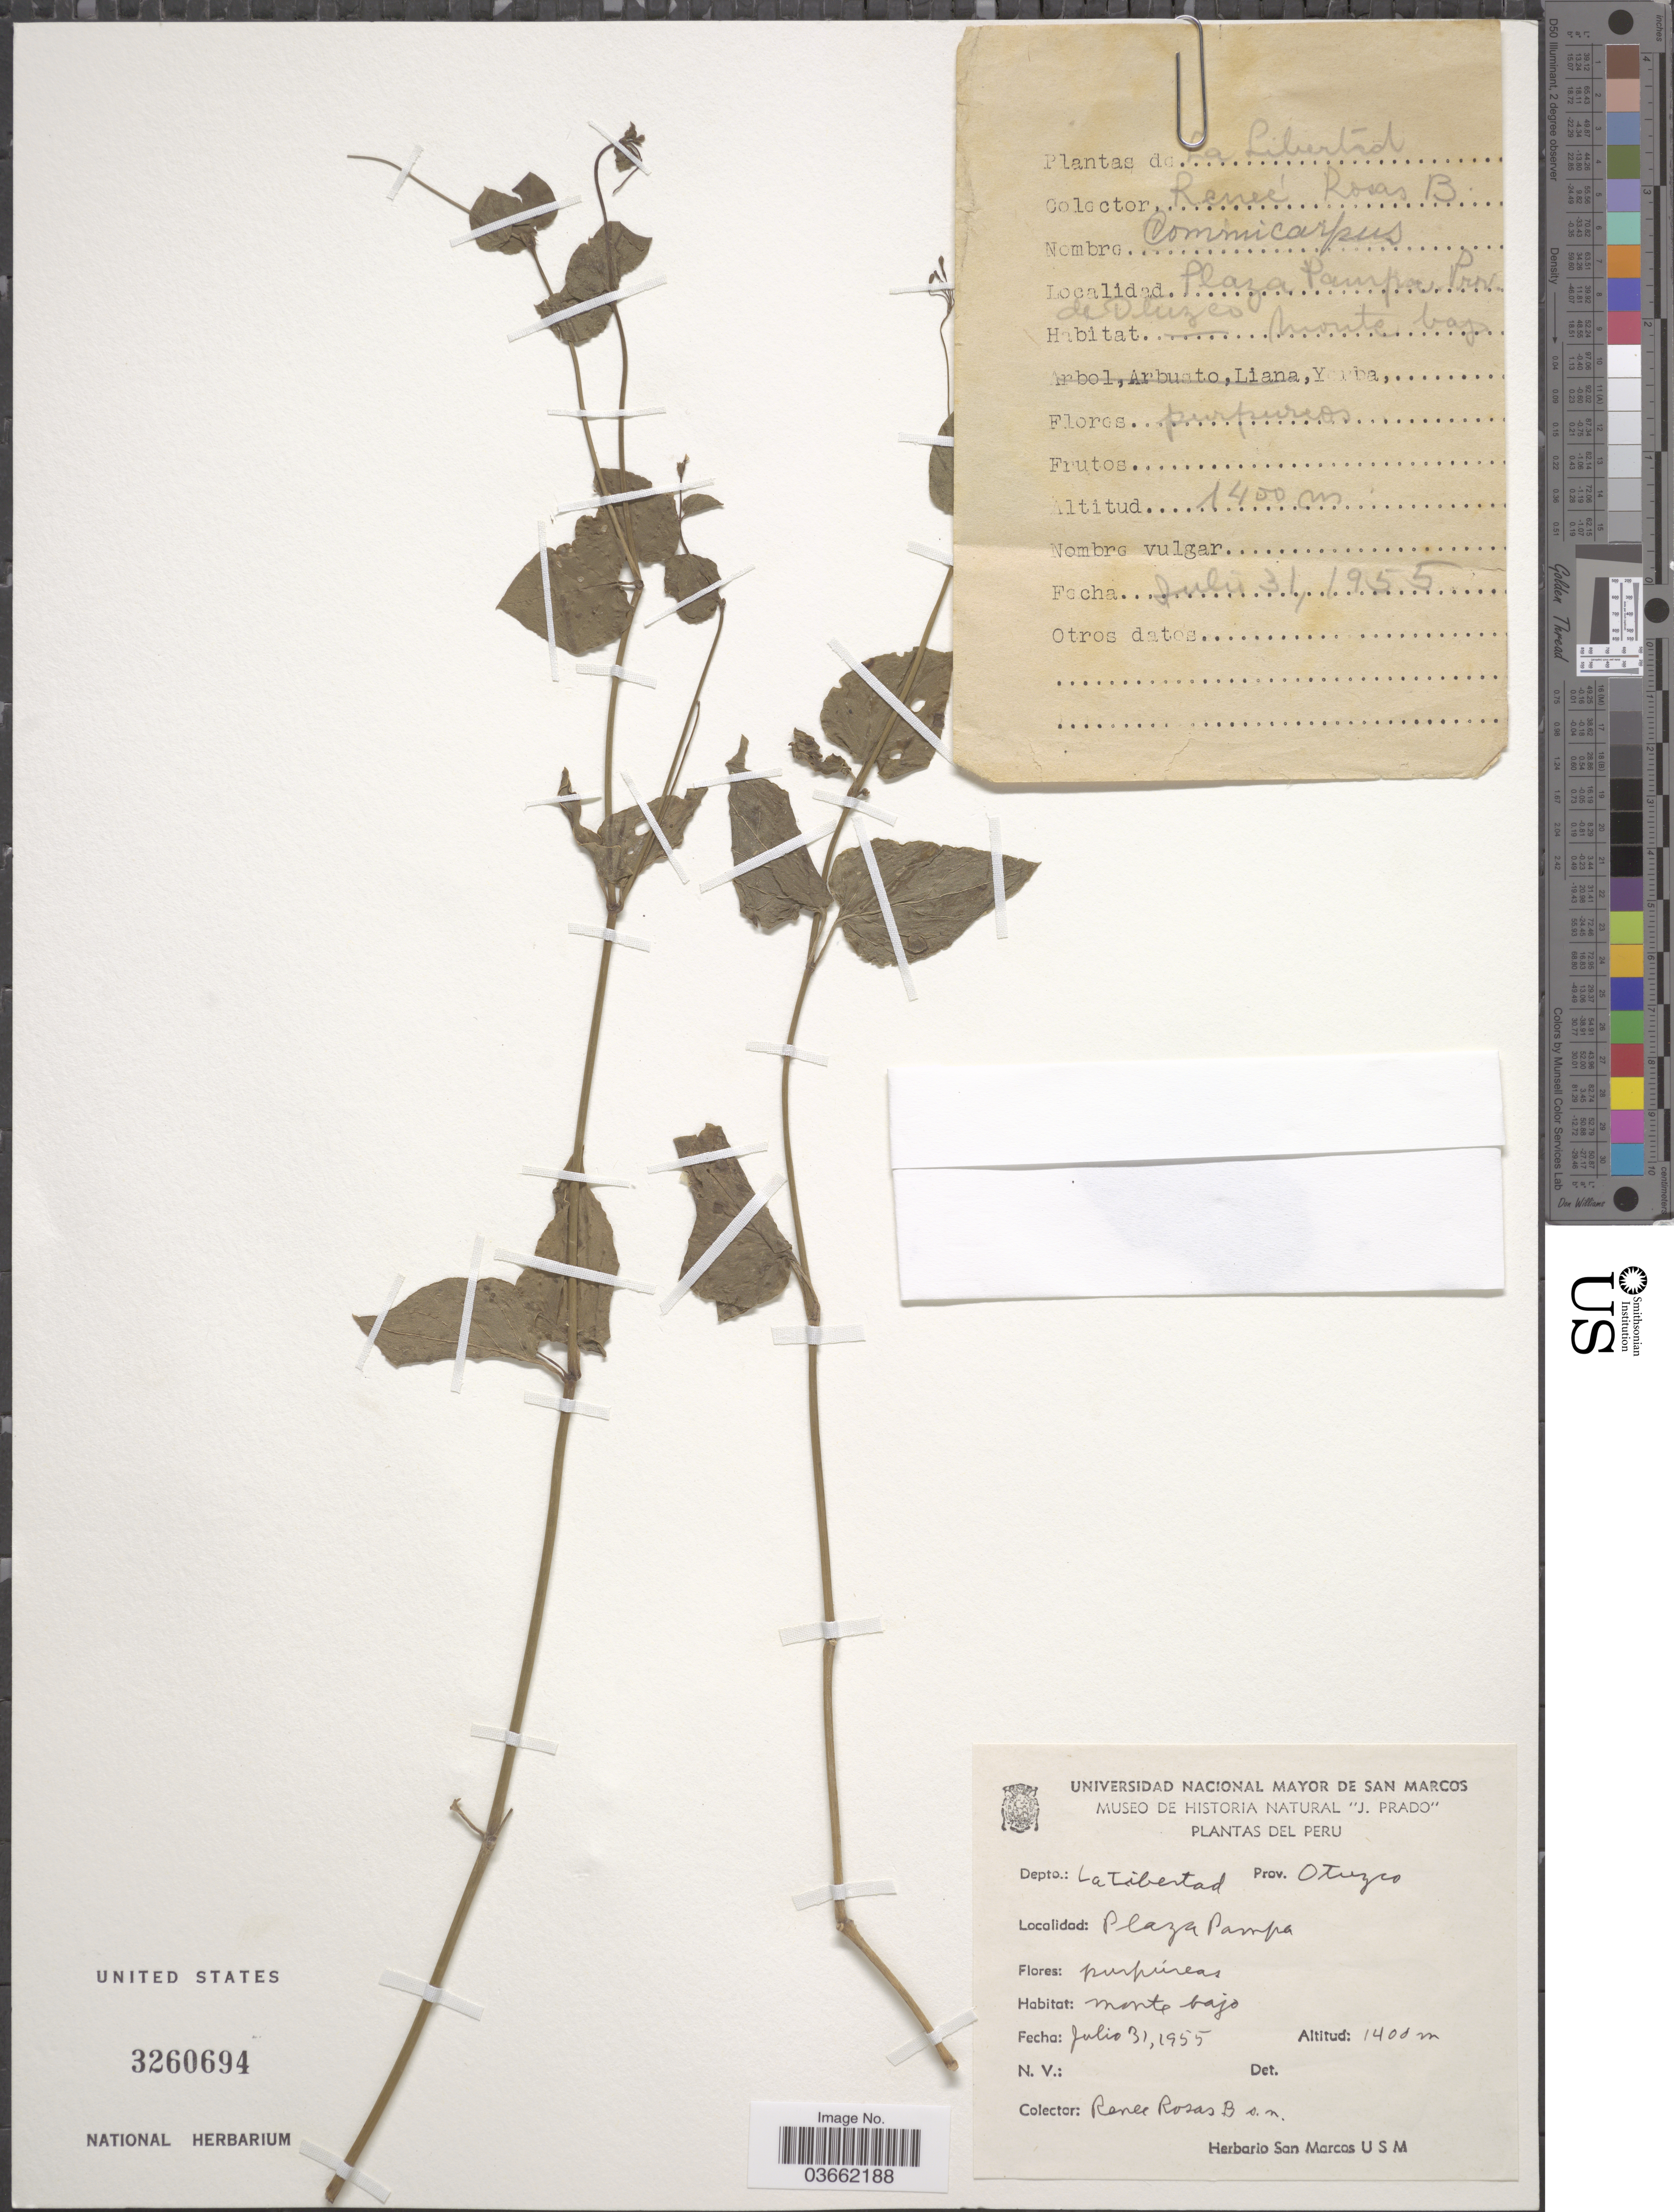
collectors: R. Rosas B.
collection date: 1955-07-31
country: Peru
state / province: La Libertad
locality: Depto.: La Libertad. Prov. Otuzco. Plaza Pampa.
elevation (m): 1400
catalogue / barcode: US 3260694